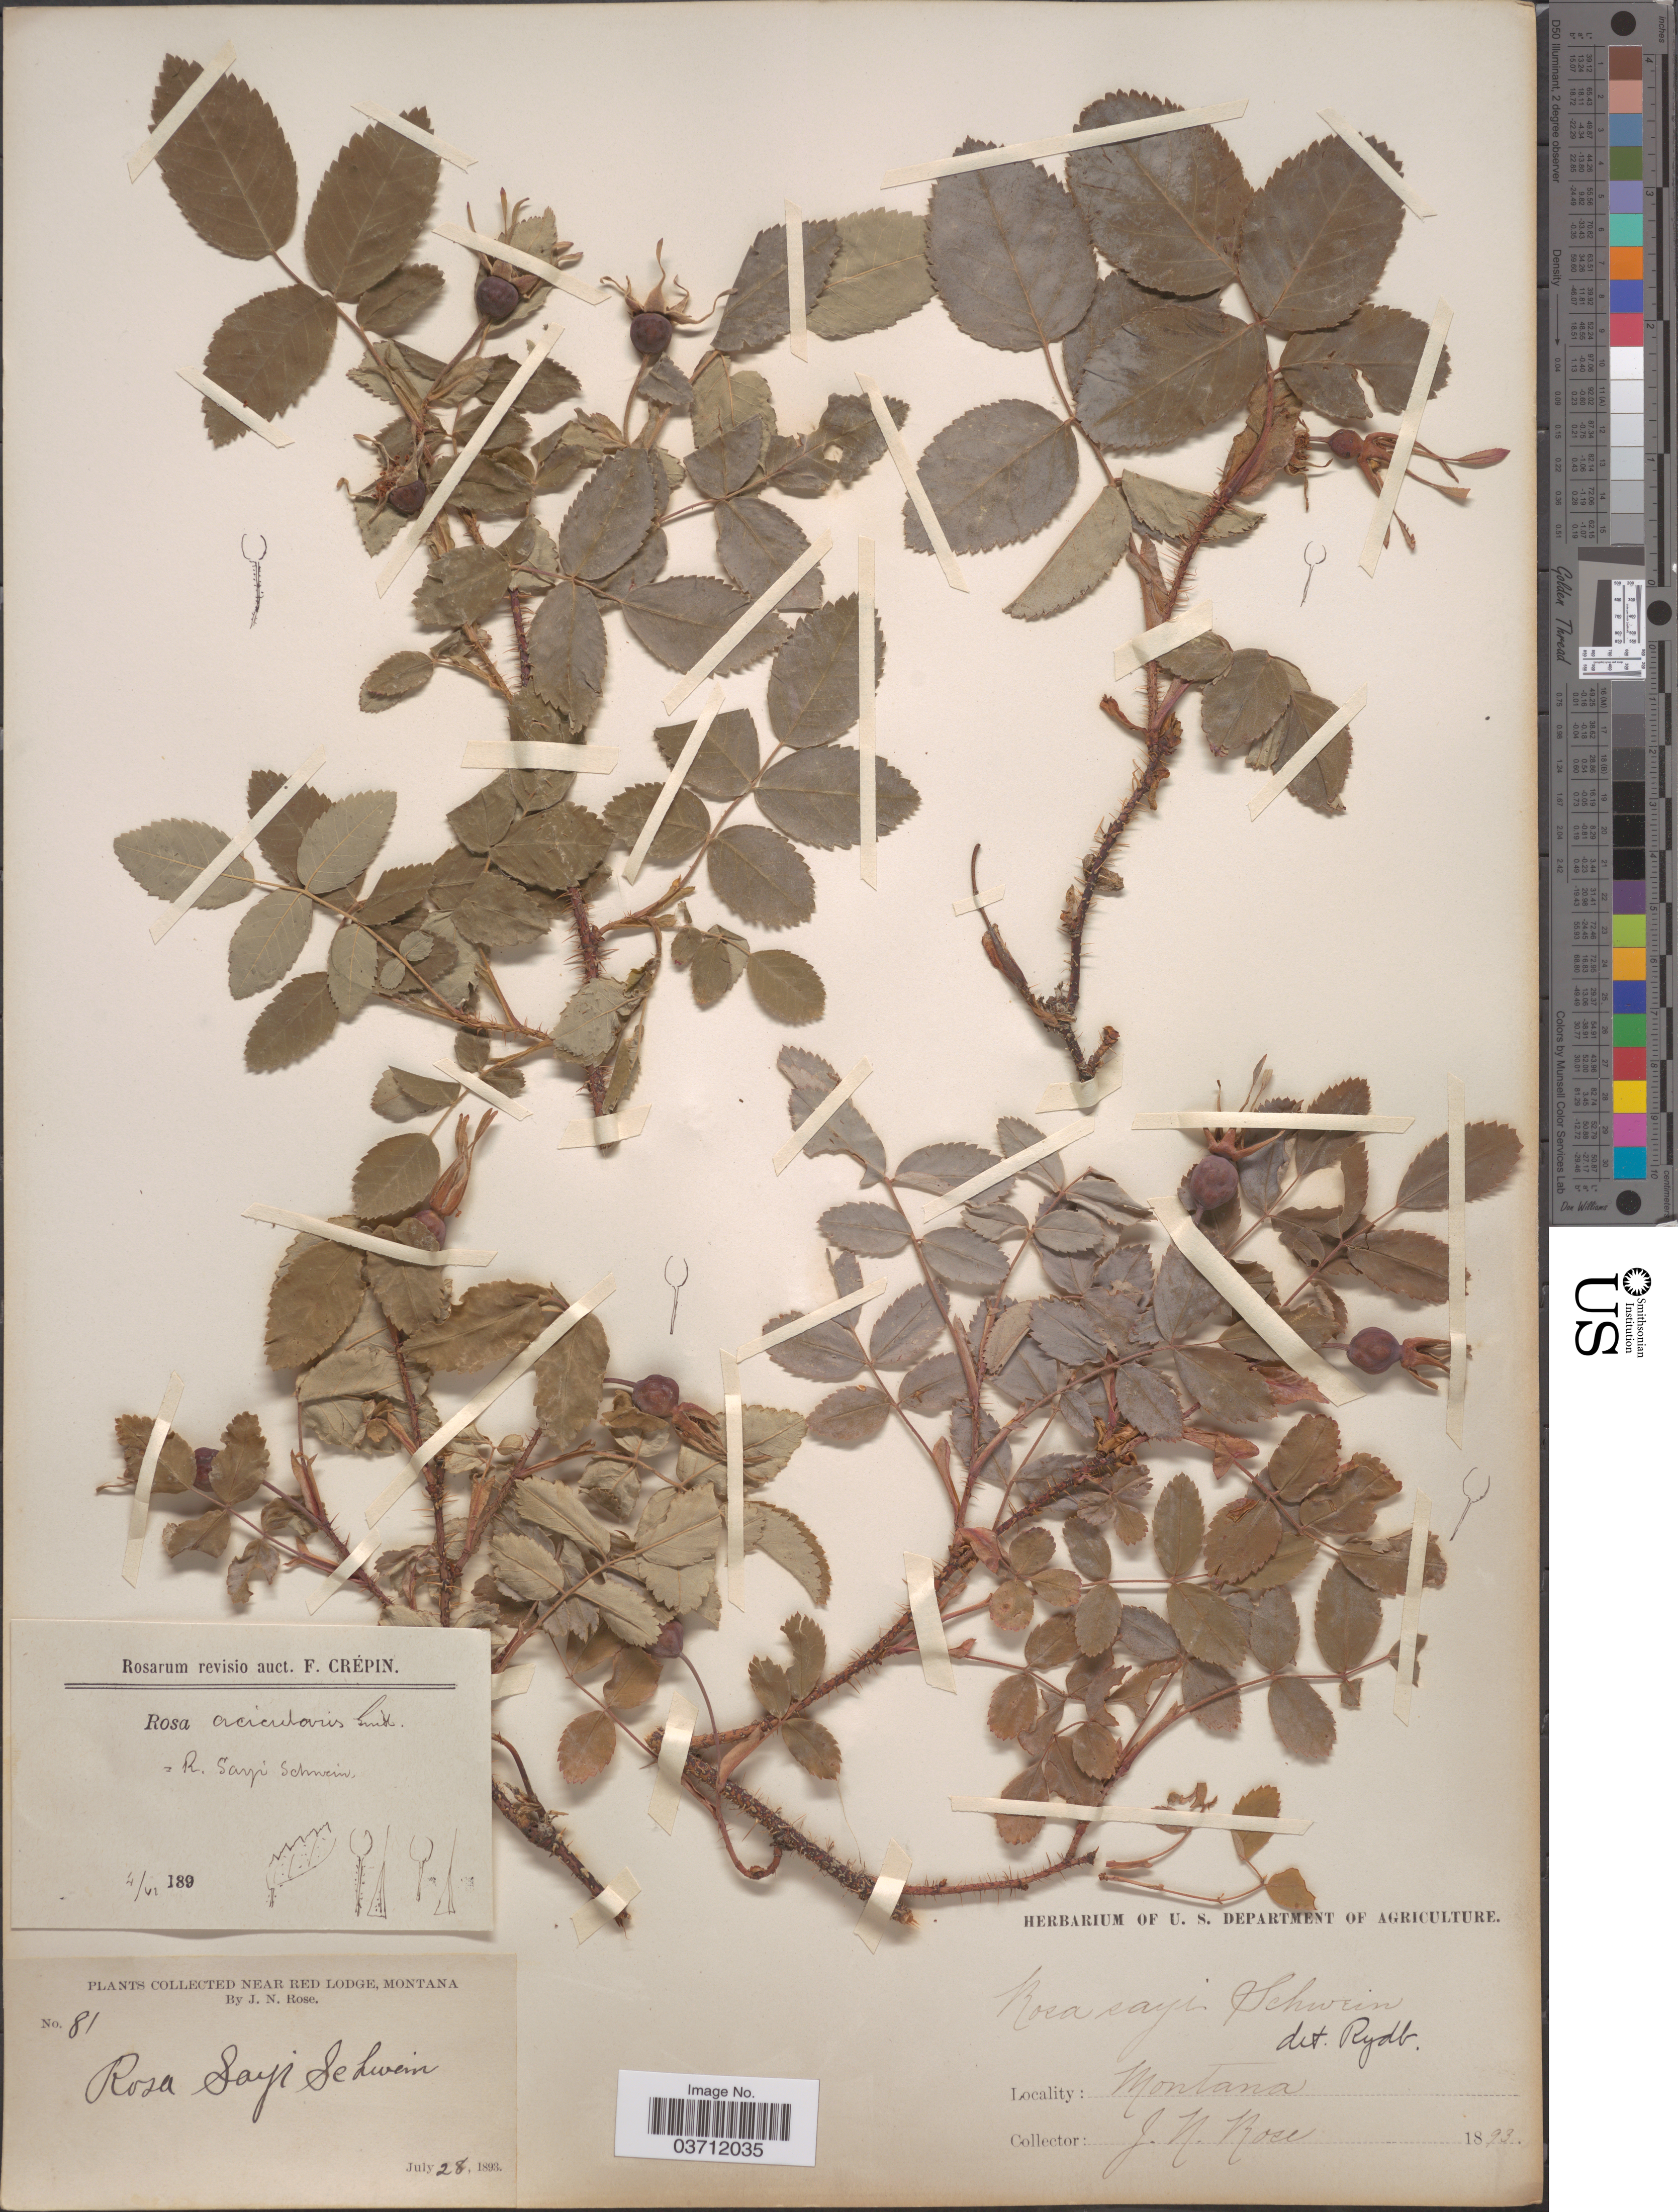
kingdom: Plantae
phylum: Tracheophyta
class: Magnoliopsida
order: Rosales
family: Rosaceae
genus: Rosa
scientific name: Rosa sayi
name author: Schwein.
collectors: J. N. Rose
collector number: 81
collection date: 1893-07-28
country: United States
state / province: Montana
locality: Near Red Lodge.